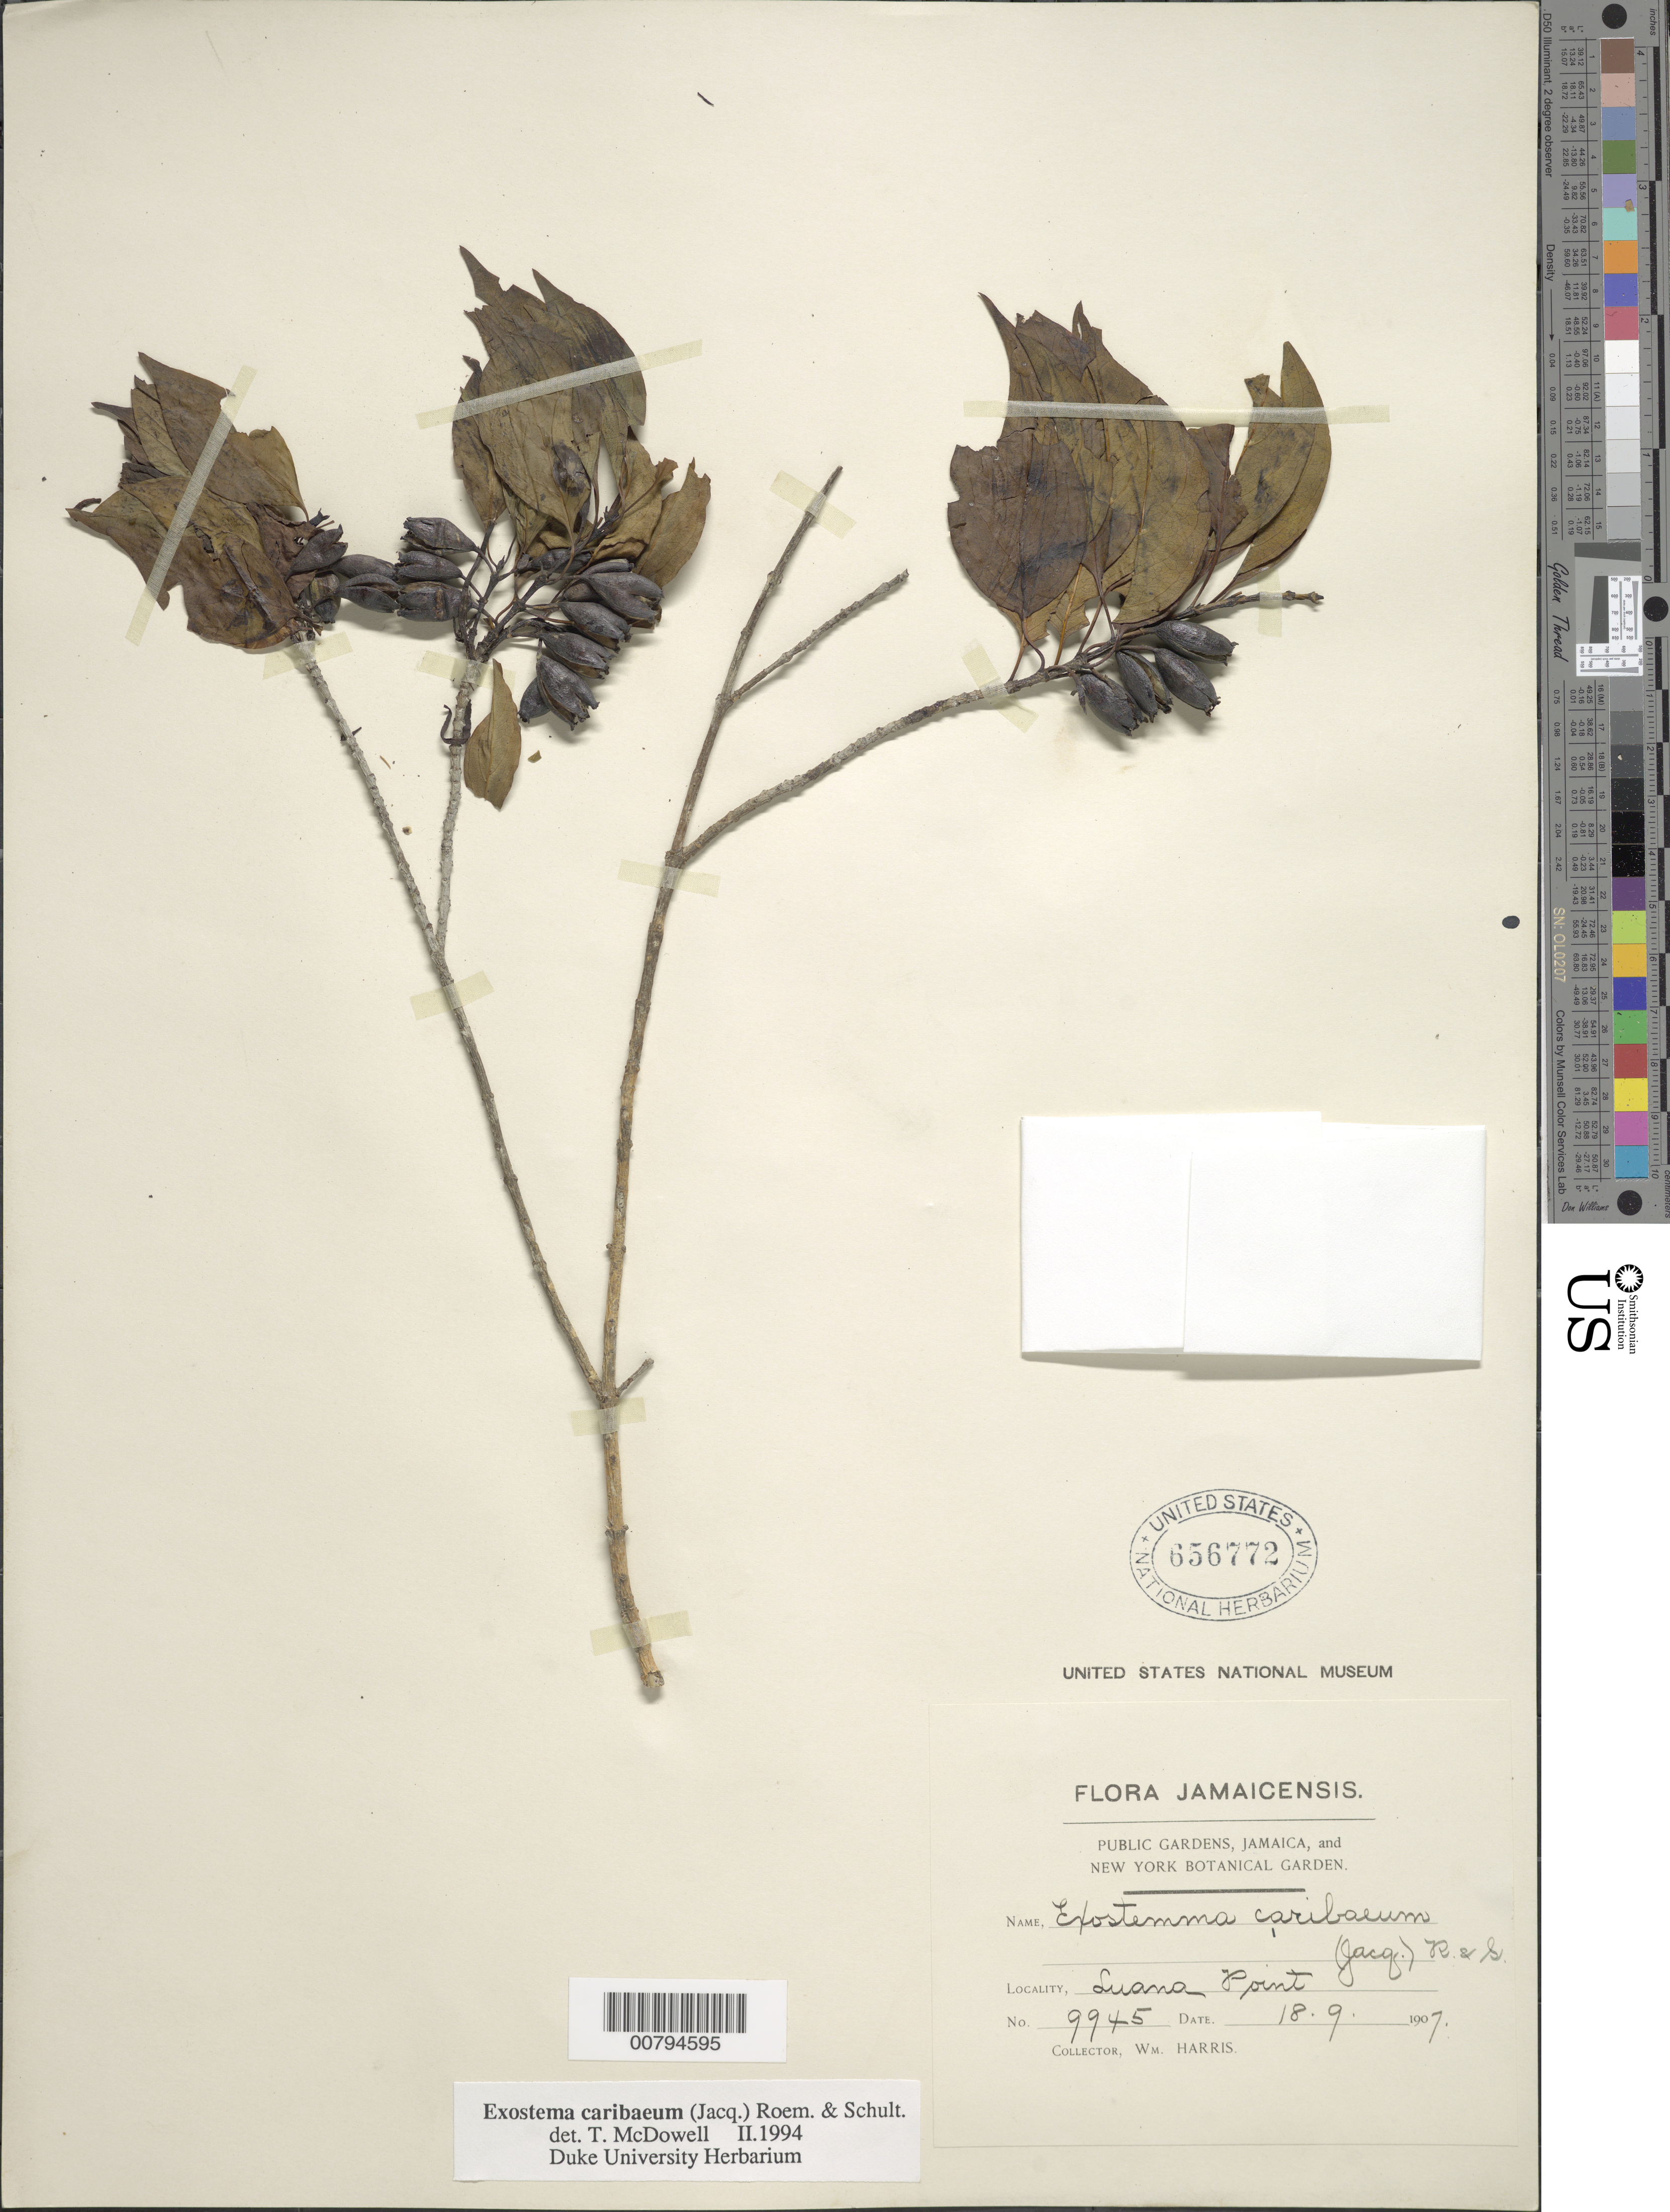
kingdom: Plantae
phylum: Tracheophyta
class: Magnoliopsida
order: Gentianales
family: Rubiaceae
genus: Exostema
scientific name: Exostema caribaeum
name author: (Jacq.) Roem. & Schult.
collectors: W. H. Harris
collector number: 9945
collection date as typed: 18 Sep 1907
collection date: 1907-09-18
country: Jamaica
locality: Luana Point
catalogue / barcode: US 656772